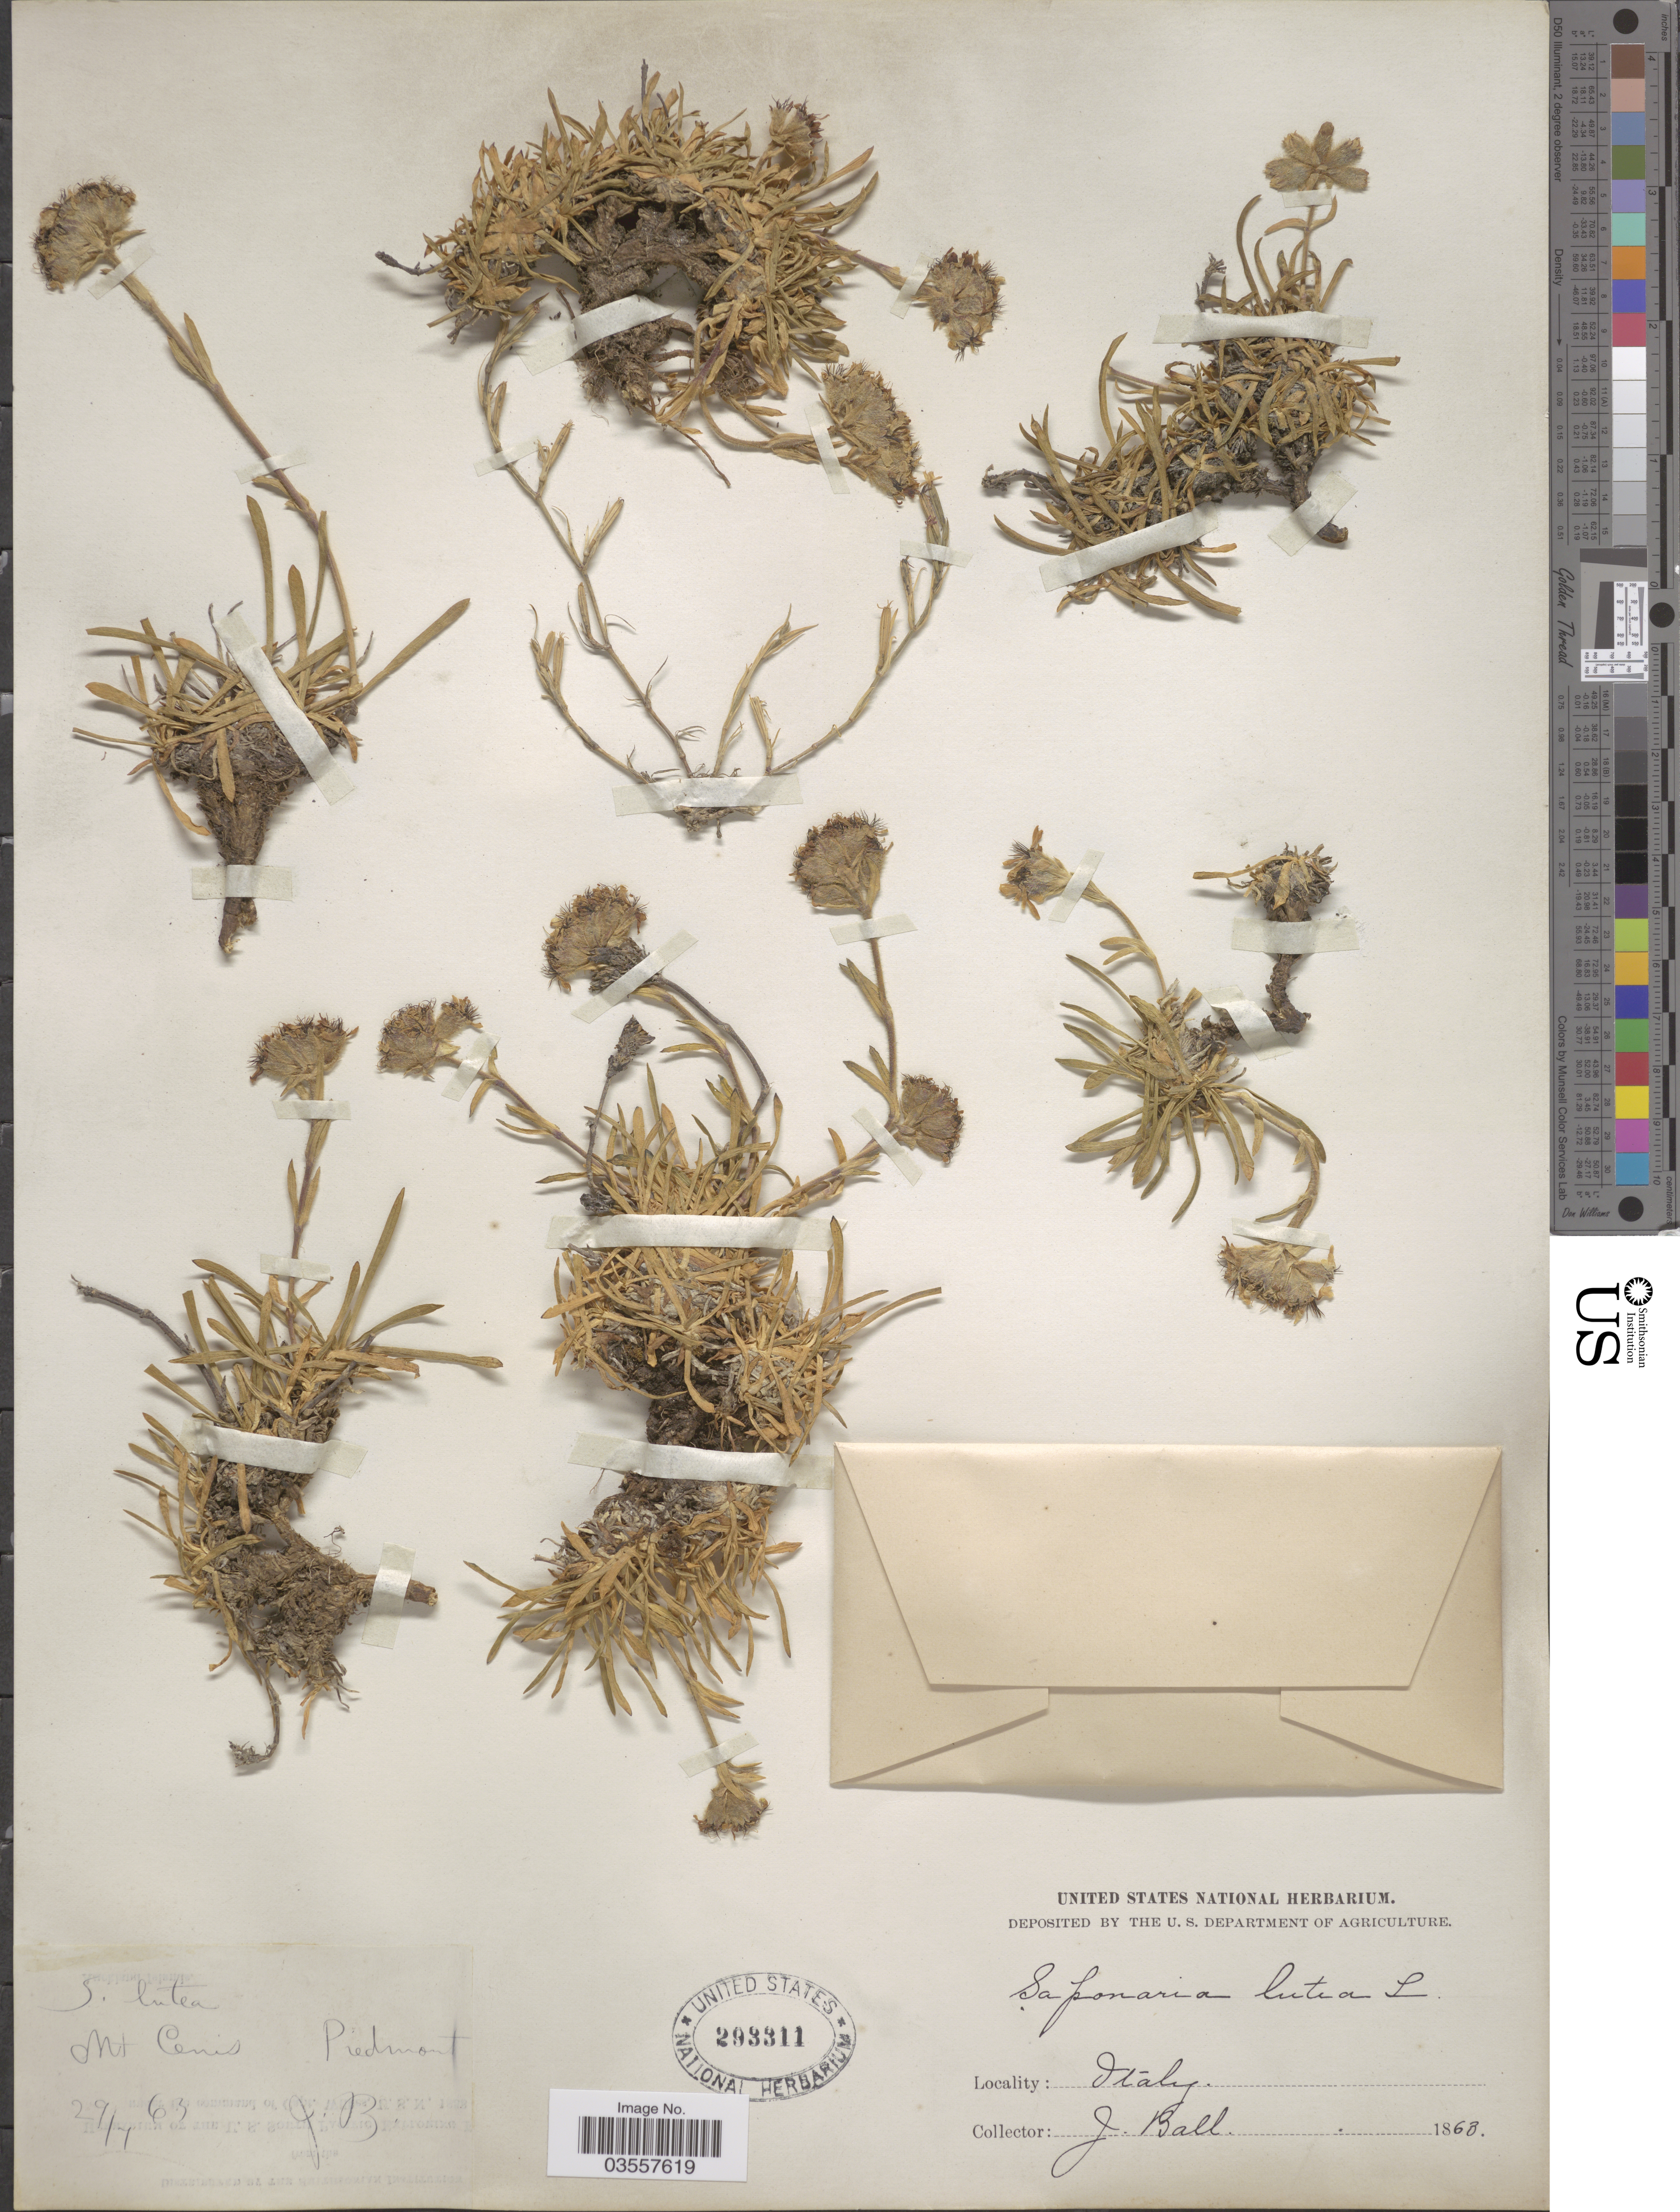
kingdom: Plantae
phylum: Tracheophyta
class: Magnoliopsida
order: Caryophyllales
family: Caryophyllaceae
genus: Saponaria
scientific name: Saponaria lutea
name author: L.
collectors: J. Ball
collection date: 1863-07-29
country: Italy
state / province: Piedmont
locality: Mt. Cenis.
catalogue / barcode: US 293311